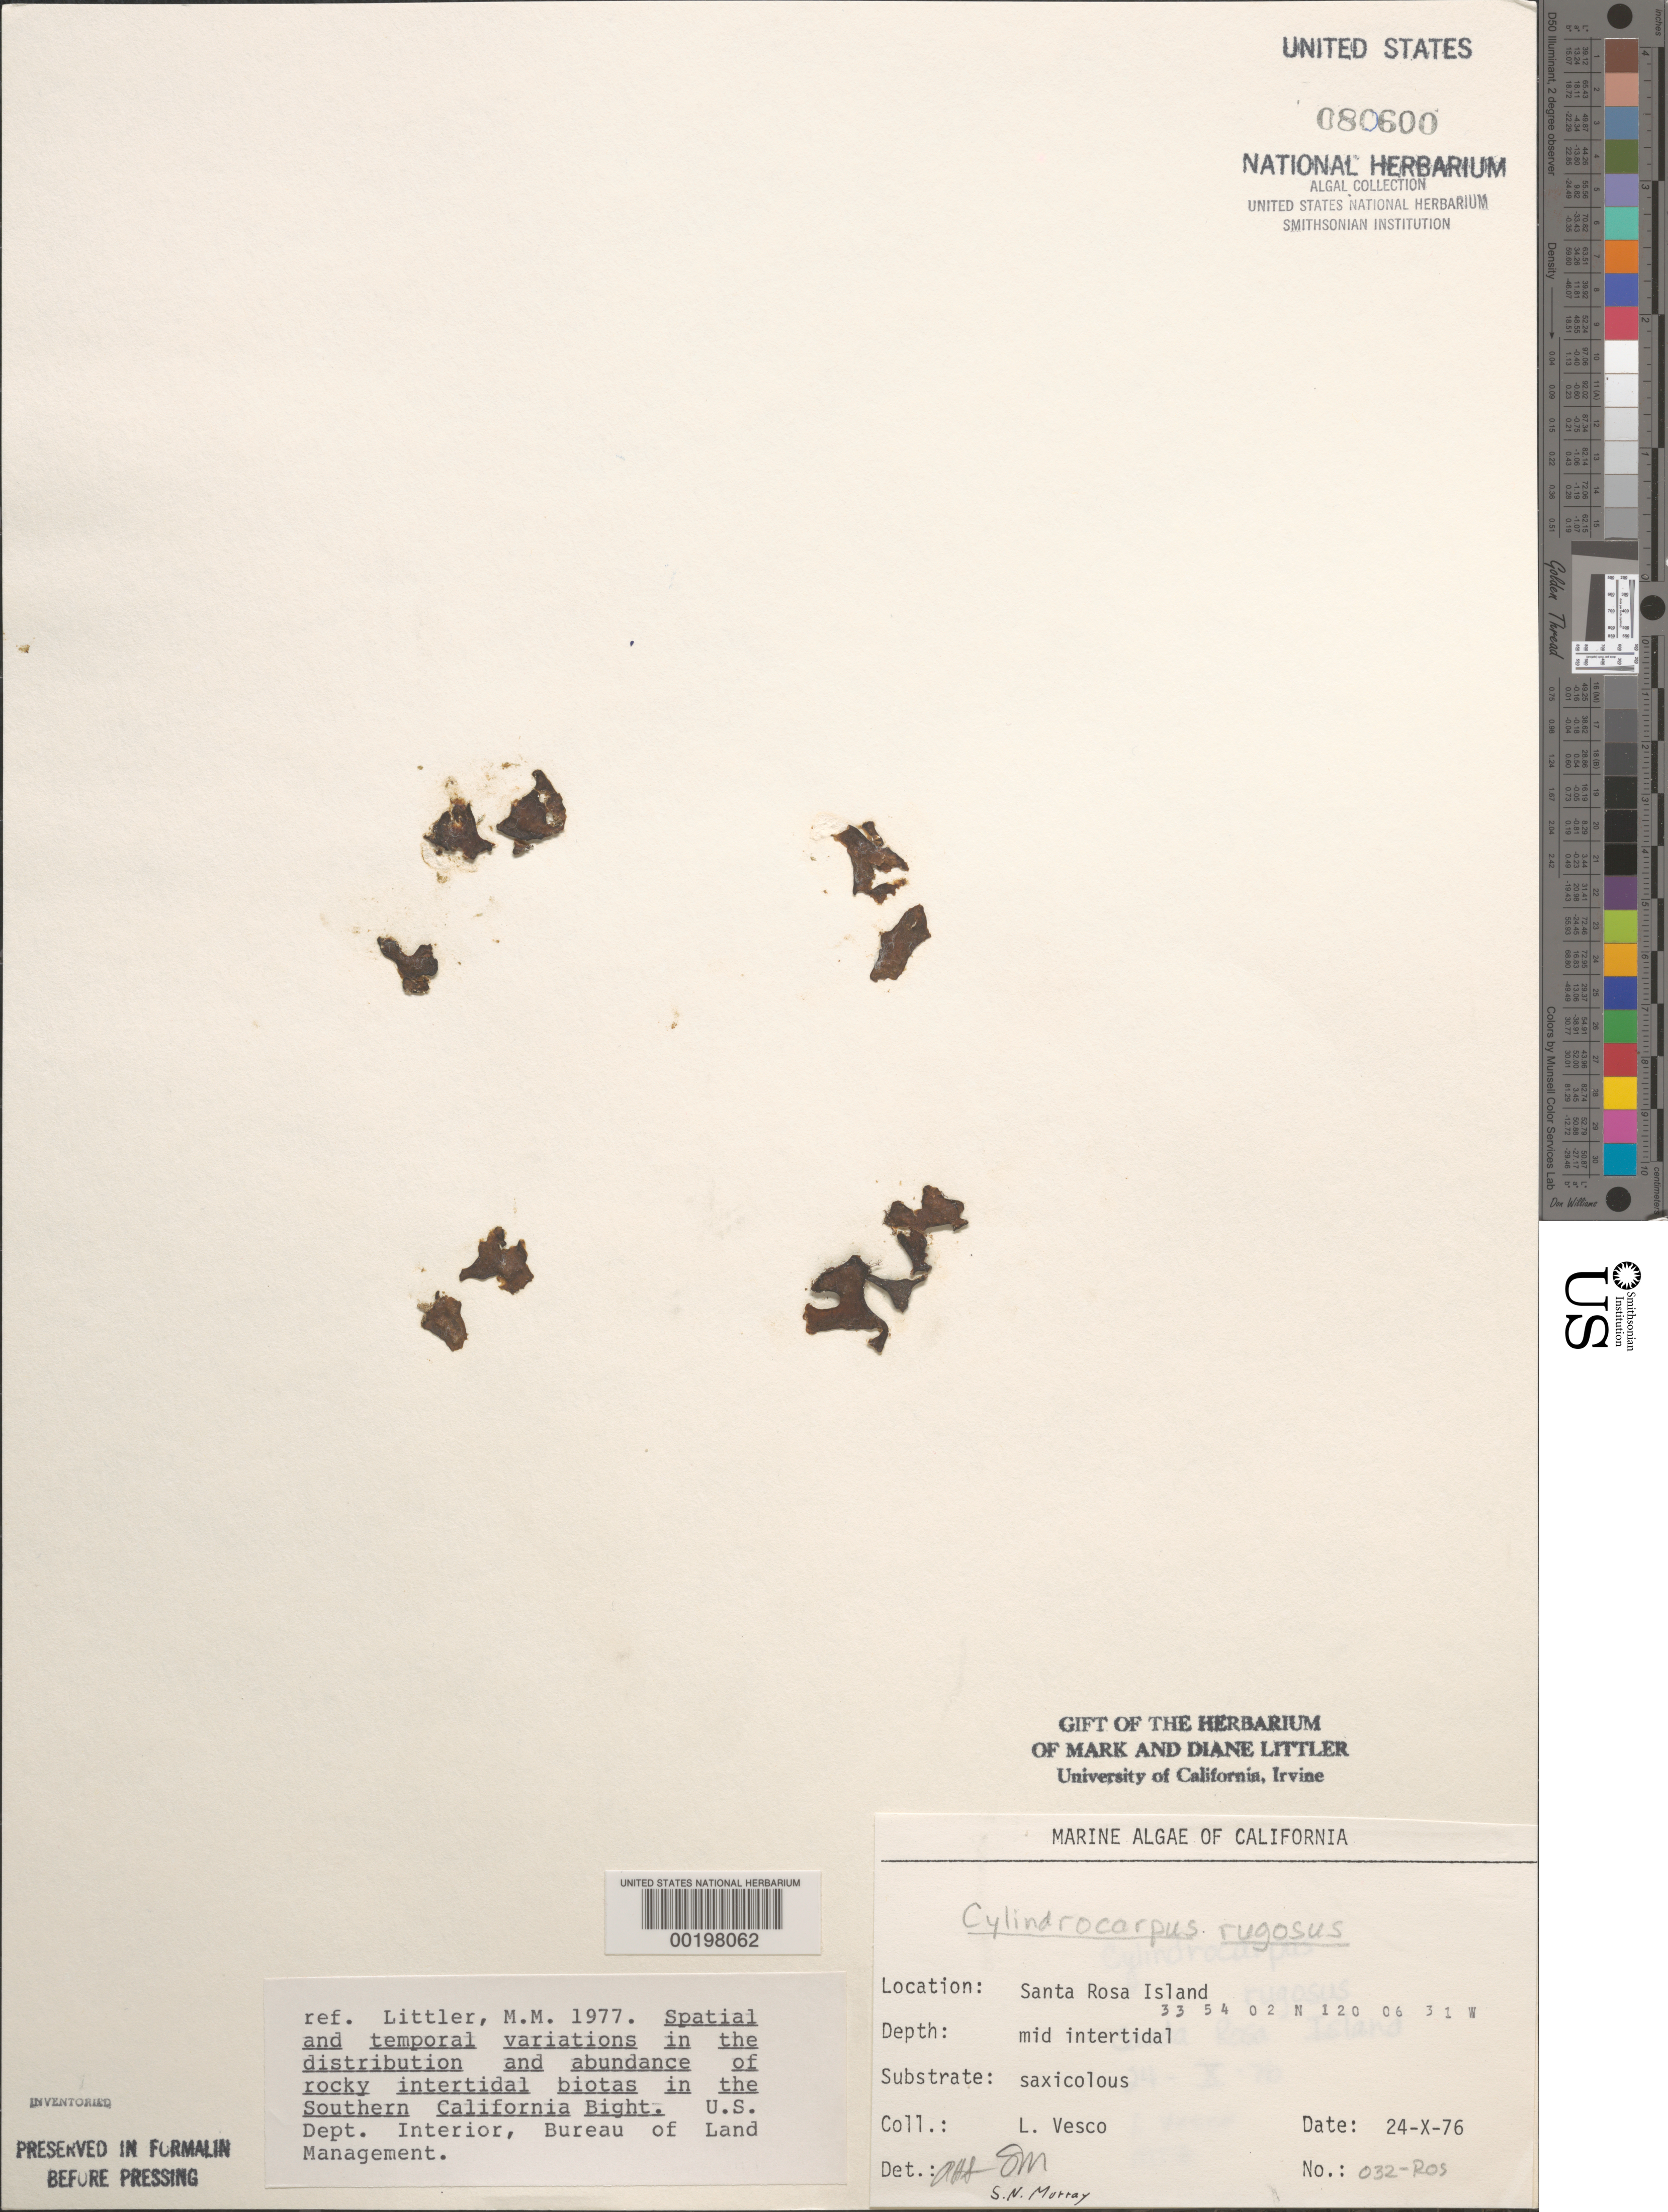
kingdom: Chromista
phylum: Ochrophyta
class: Phaeophyceae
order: Ectocarpales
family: Petrospongiaceae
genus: Petrospongium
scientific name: Petrospongium rugosum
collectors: L. Vesco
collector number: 032-ros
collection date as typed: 24 Oct 1976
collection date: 1976-10-24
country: United States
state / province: California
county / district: Santa Barbara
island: Santa Rosa Island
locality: Johnson's Lee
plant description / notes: BLM-SOCALBIGHT Rocky Intertidal Survey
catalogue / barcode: US 80600